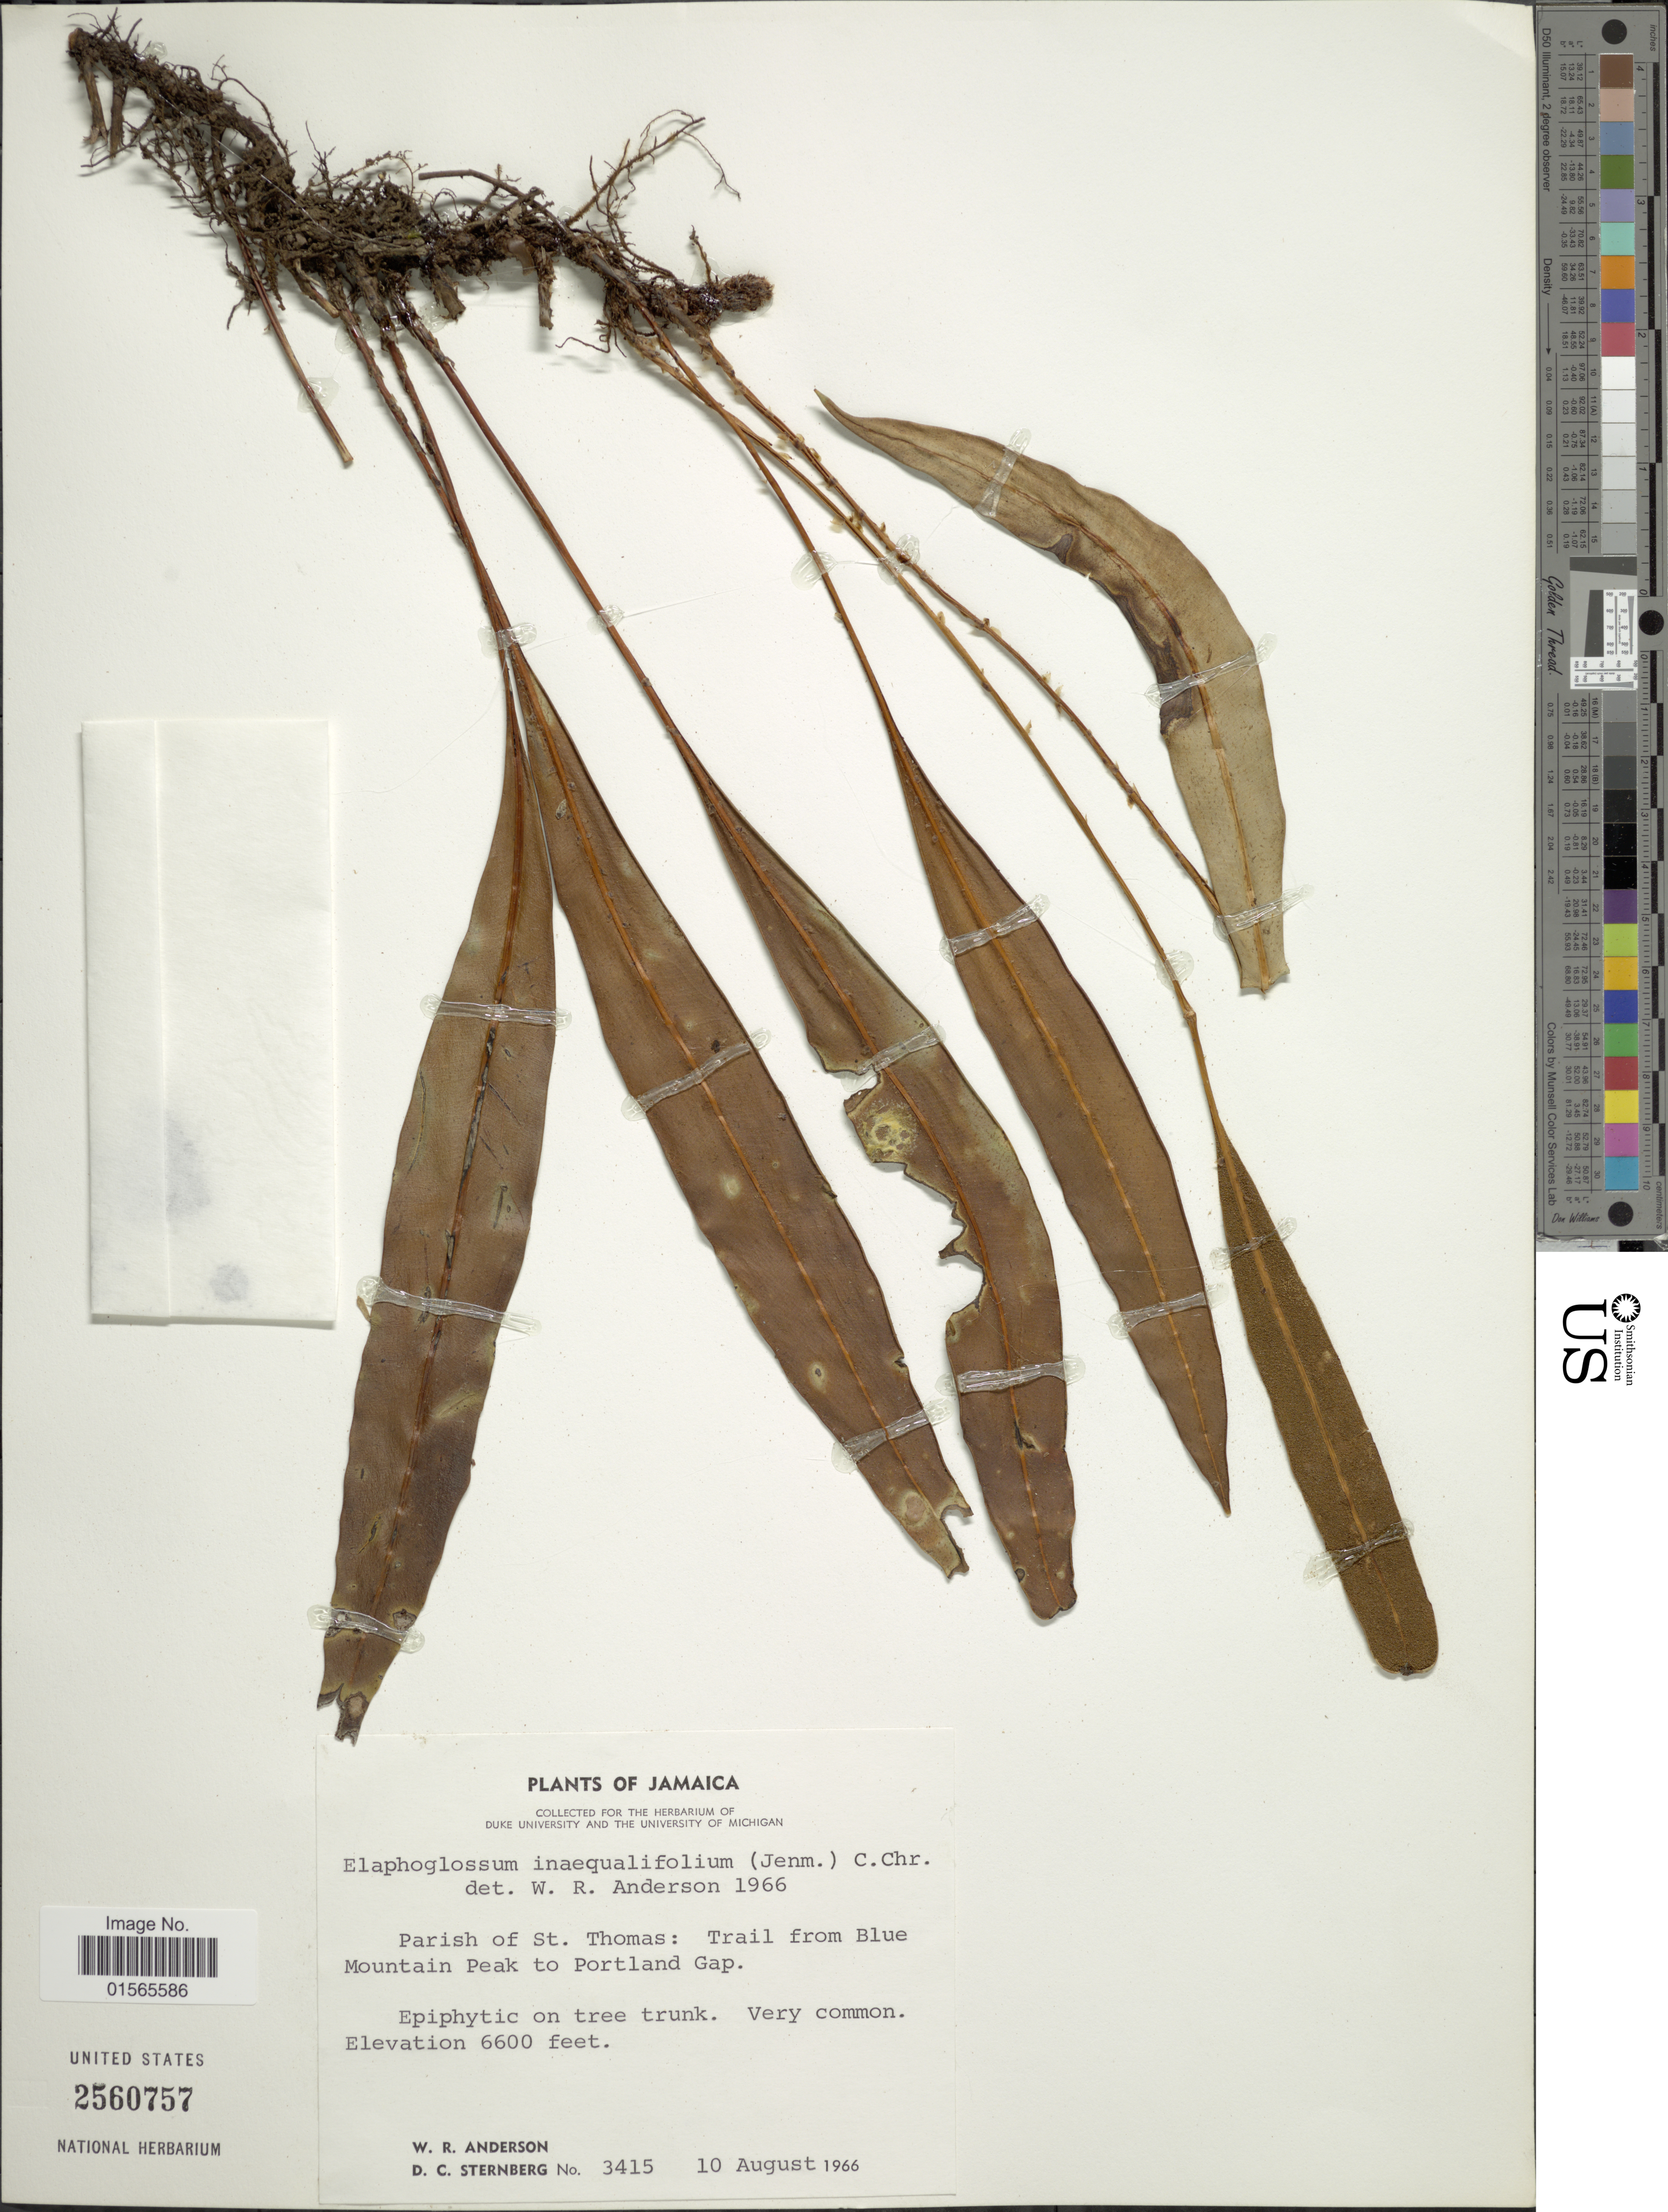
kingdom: Plantae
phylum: Tracheophyta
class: Polypodiopsida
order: Polypodiales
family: Dryopteridaceae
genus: Elaphoglossum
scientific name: Elaphoglossum inaequalifolium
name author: (Jenman) C. Chr.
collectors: W. Anderson & D. Sternberg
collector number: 3415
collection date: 1966-08-10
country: Jamaica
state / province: Saint Thomas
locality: Parish of St. Thomas: Trail from Blue Mountain Peak to Portland Gap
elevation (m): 2012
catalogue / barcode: US 2560757